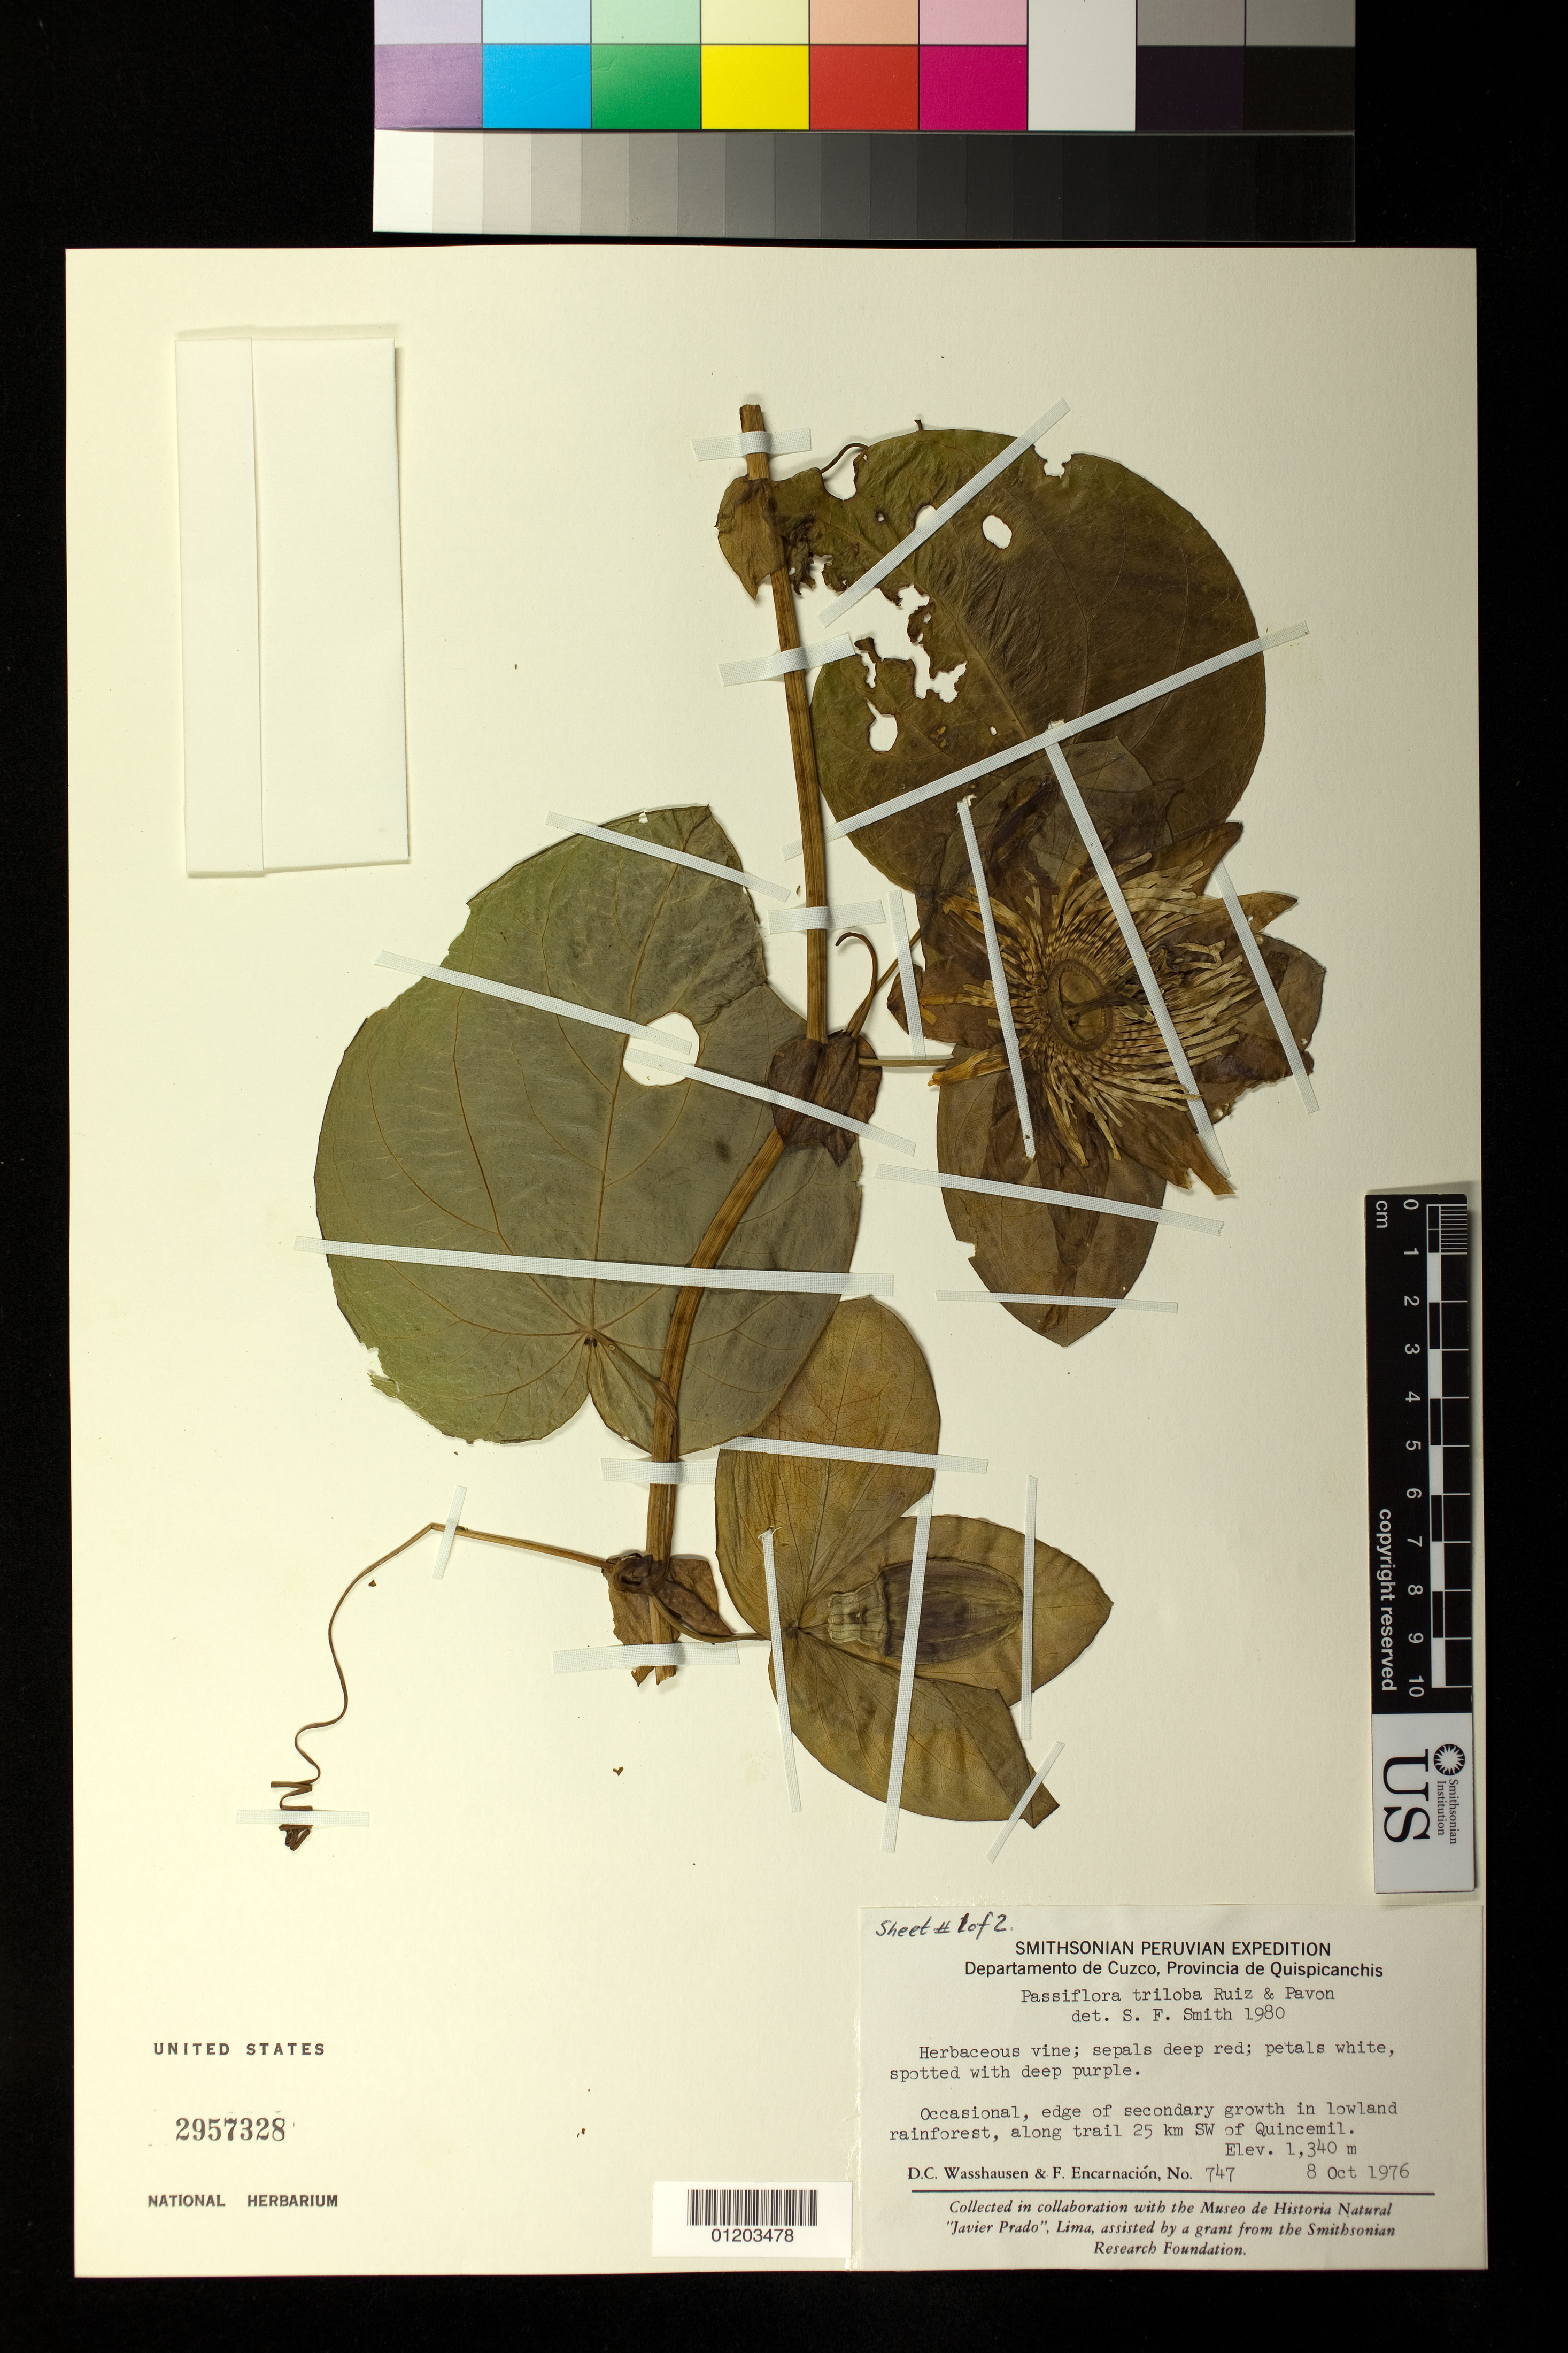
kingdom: Plantae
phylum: Tracheophyta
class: Magnoliopsida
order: Malpighiales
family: Passifloraceae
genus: Passiflora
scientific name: Passiflora triloba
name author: Ruiz & Pav. ex DC.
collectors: D. C. Wasshausen & F. Encarnación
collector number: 747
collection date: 1976-10-08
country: Peru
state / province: Cusco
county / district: Quispicanchis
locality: Along trail 25km SW of Quincemil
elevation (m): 1340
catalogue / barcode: US 2957328